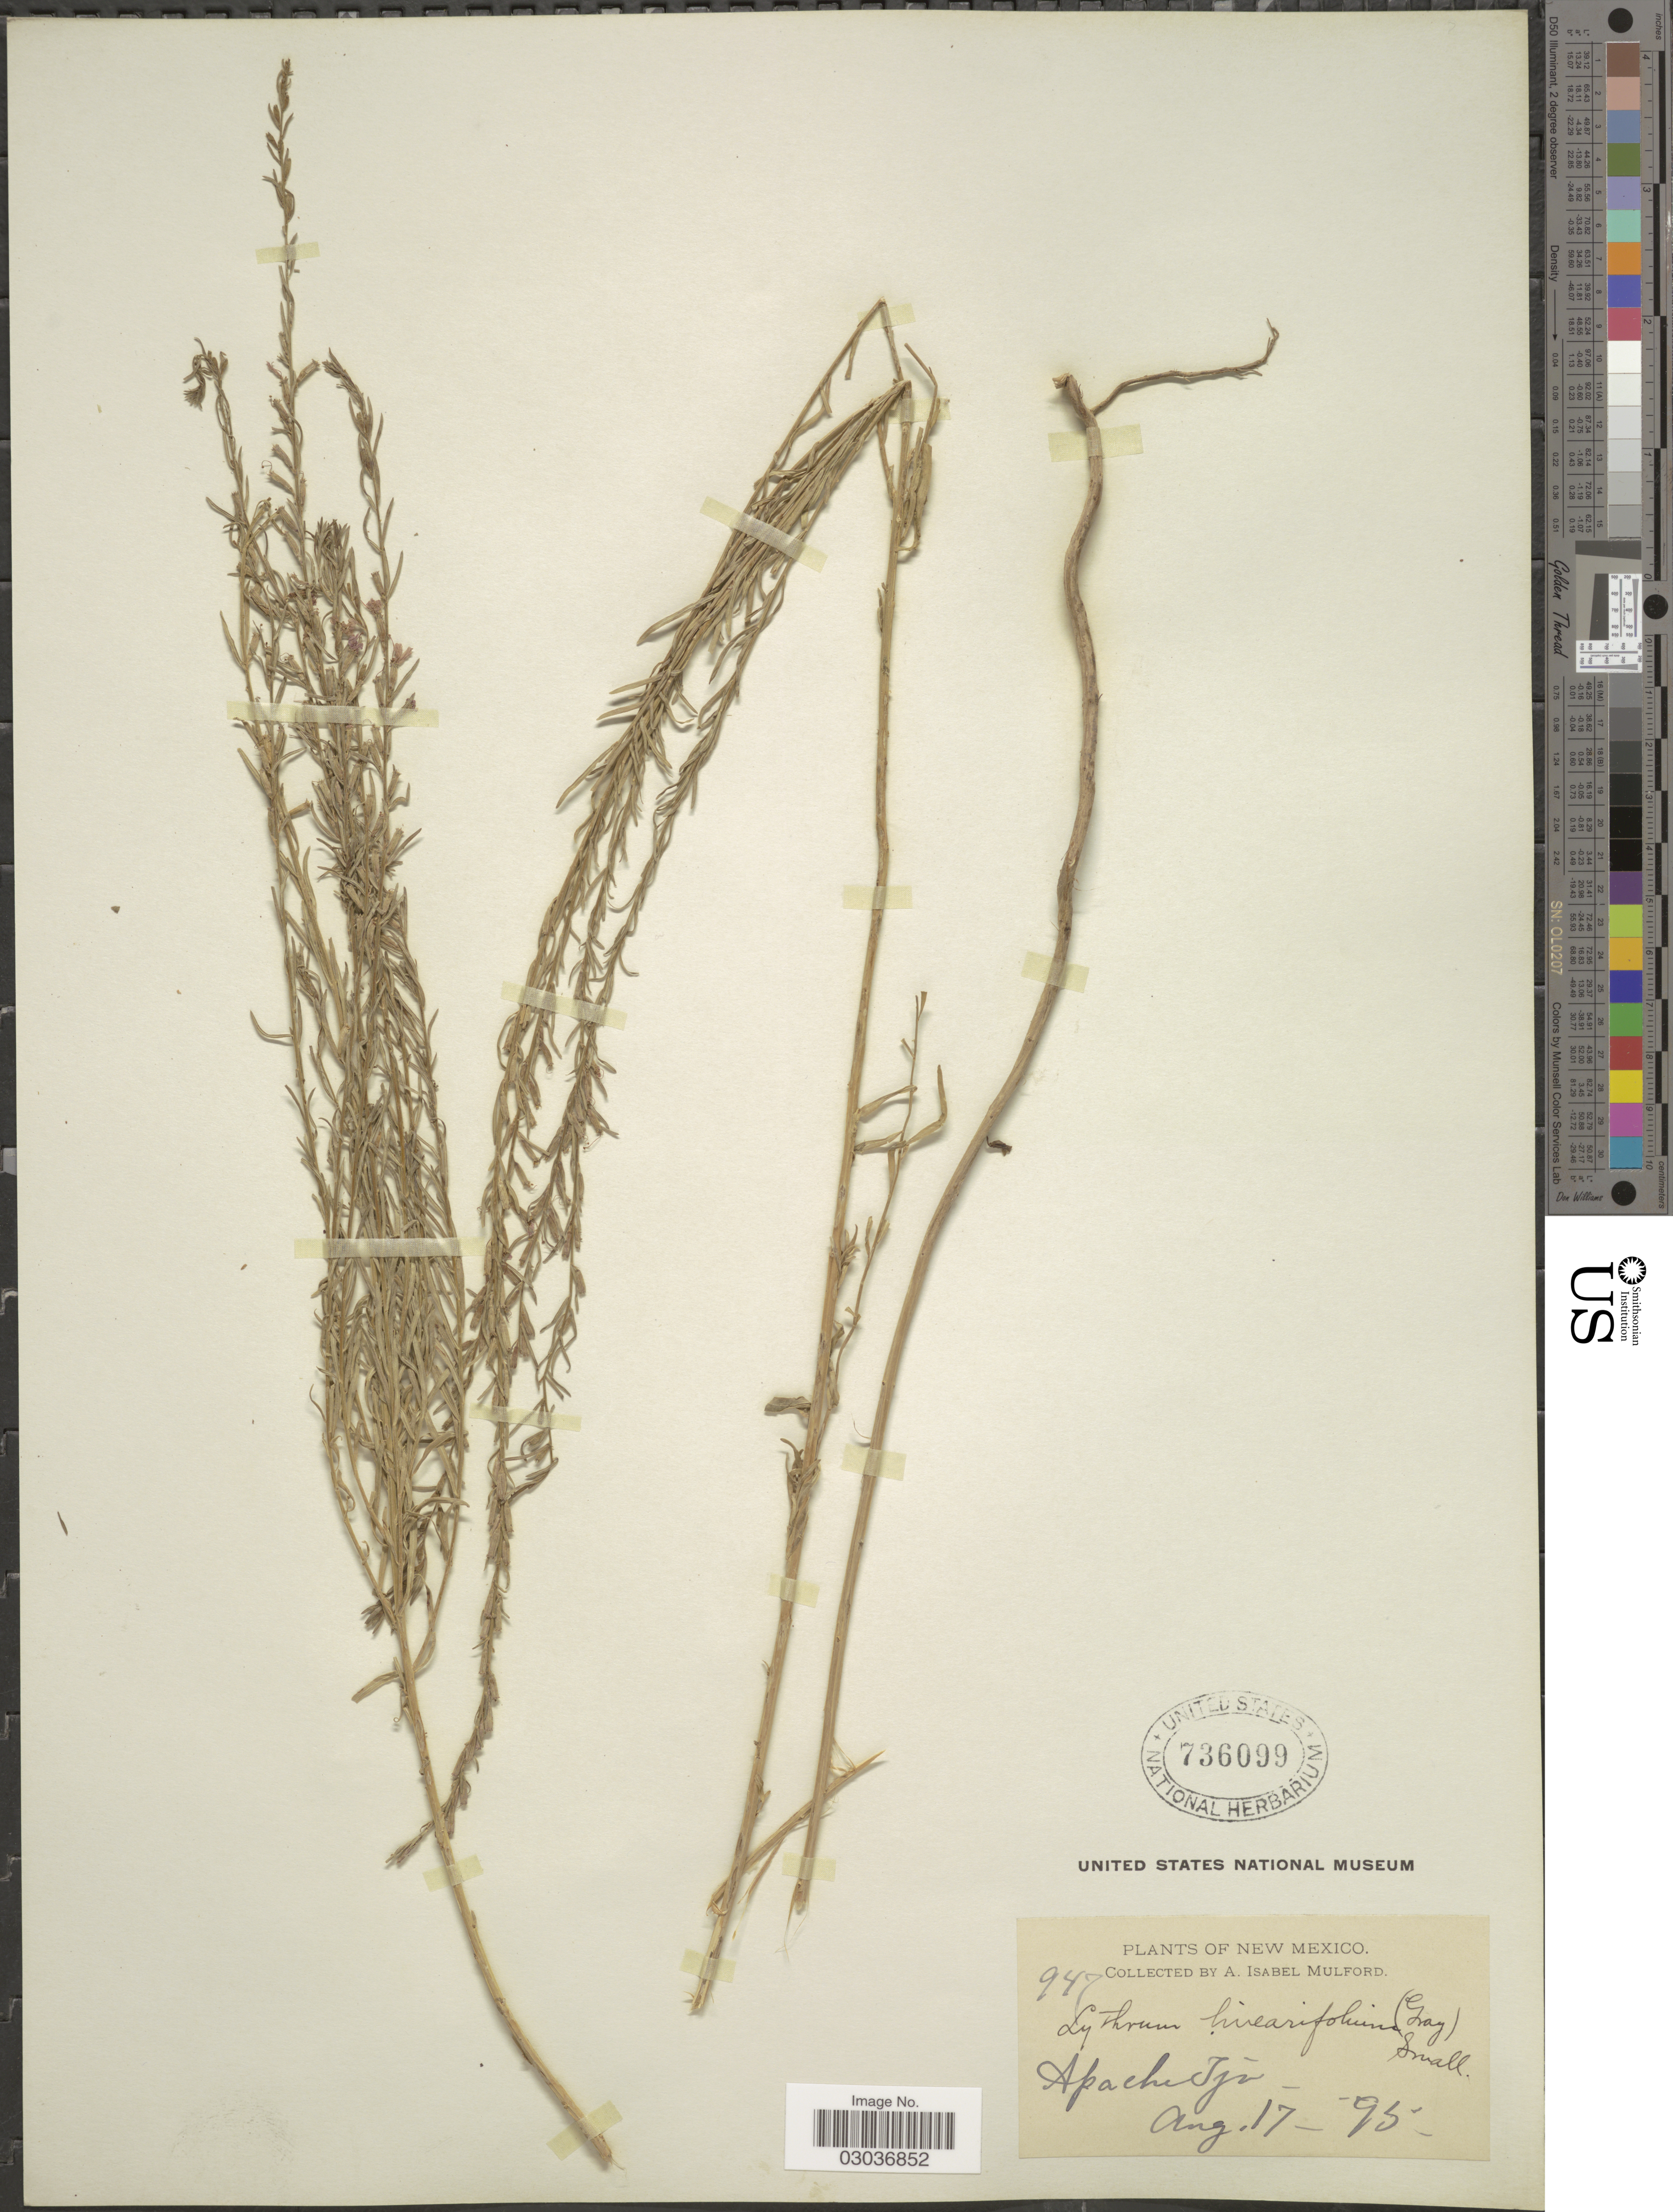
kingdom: Plantae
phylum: Tracheophyta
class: Magnoliopsida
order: Myrtales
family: Lythraceae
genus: Lythrum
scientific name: Lythrum californicum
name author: Torr. & A. Gray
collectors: A. Mulford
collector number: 947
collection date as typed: Transcribed d/m/y: 17/8/95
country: United States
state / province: New Mexico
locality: Apache Tjo.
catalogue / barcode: US 736099